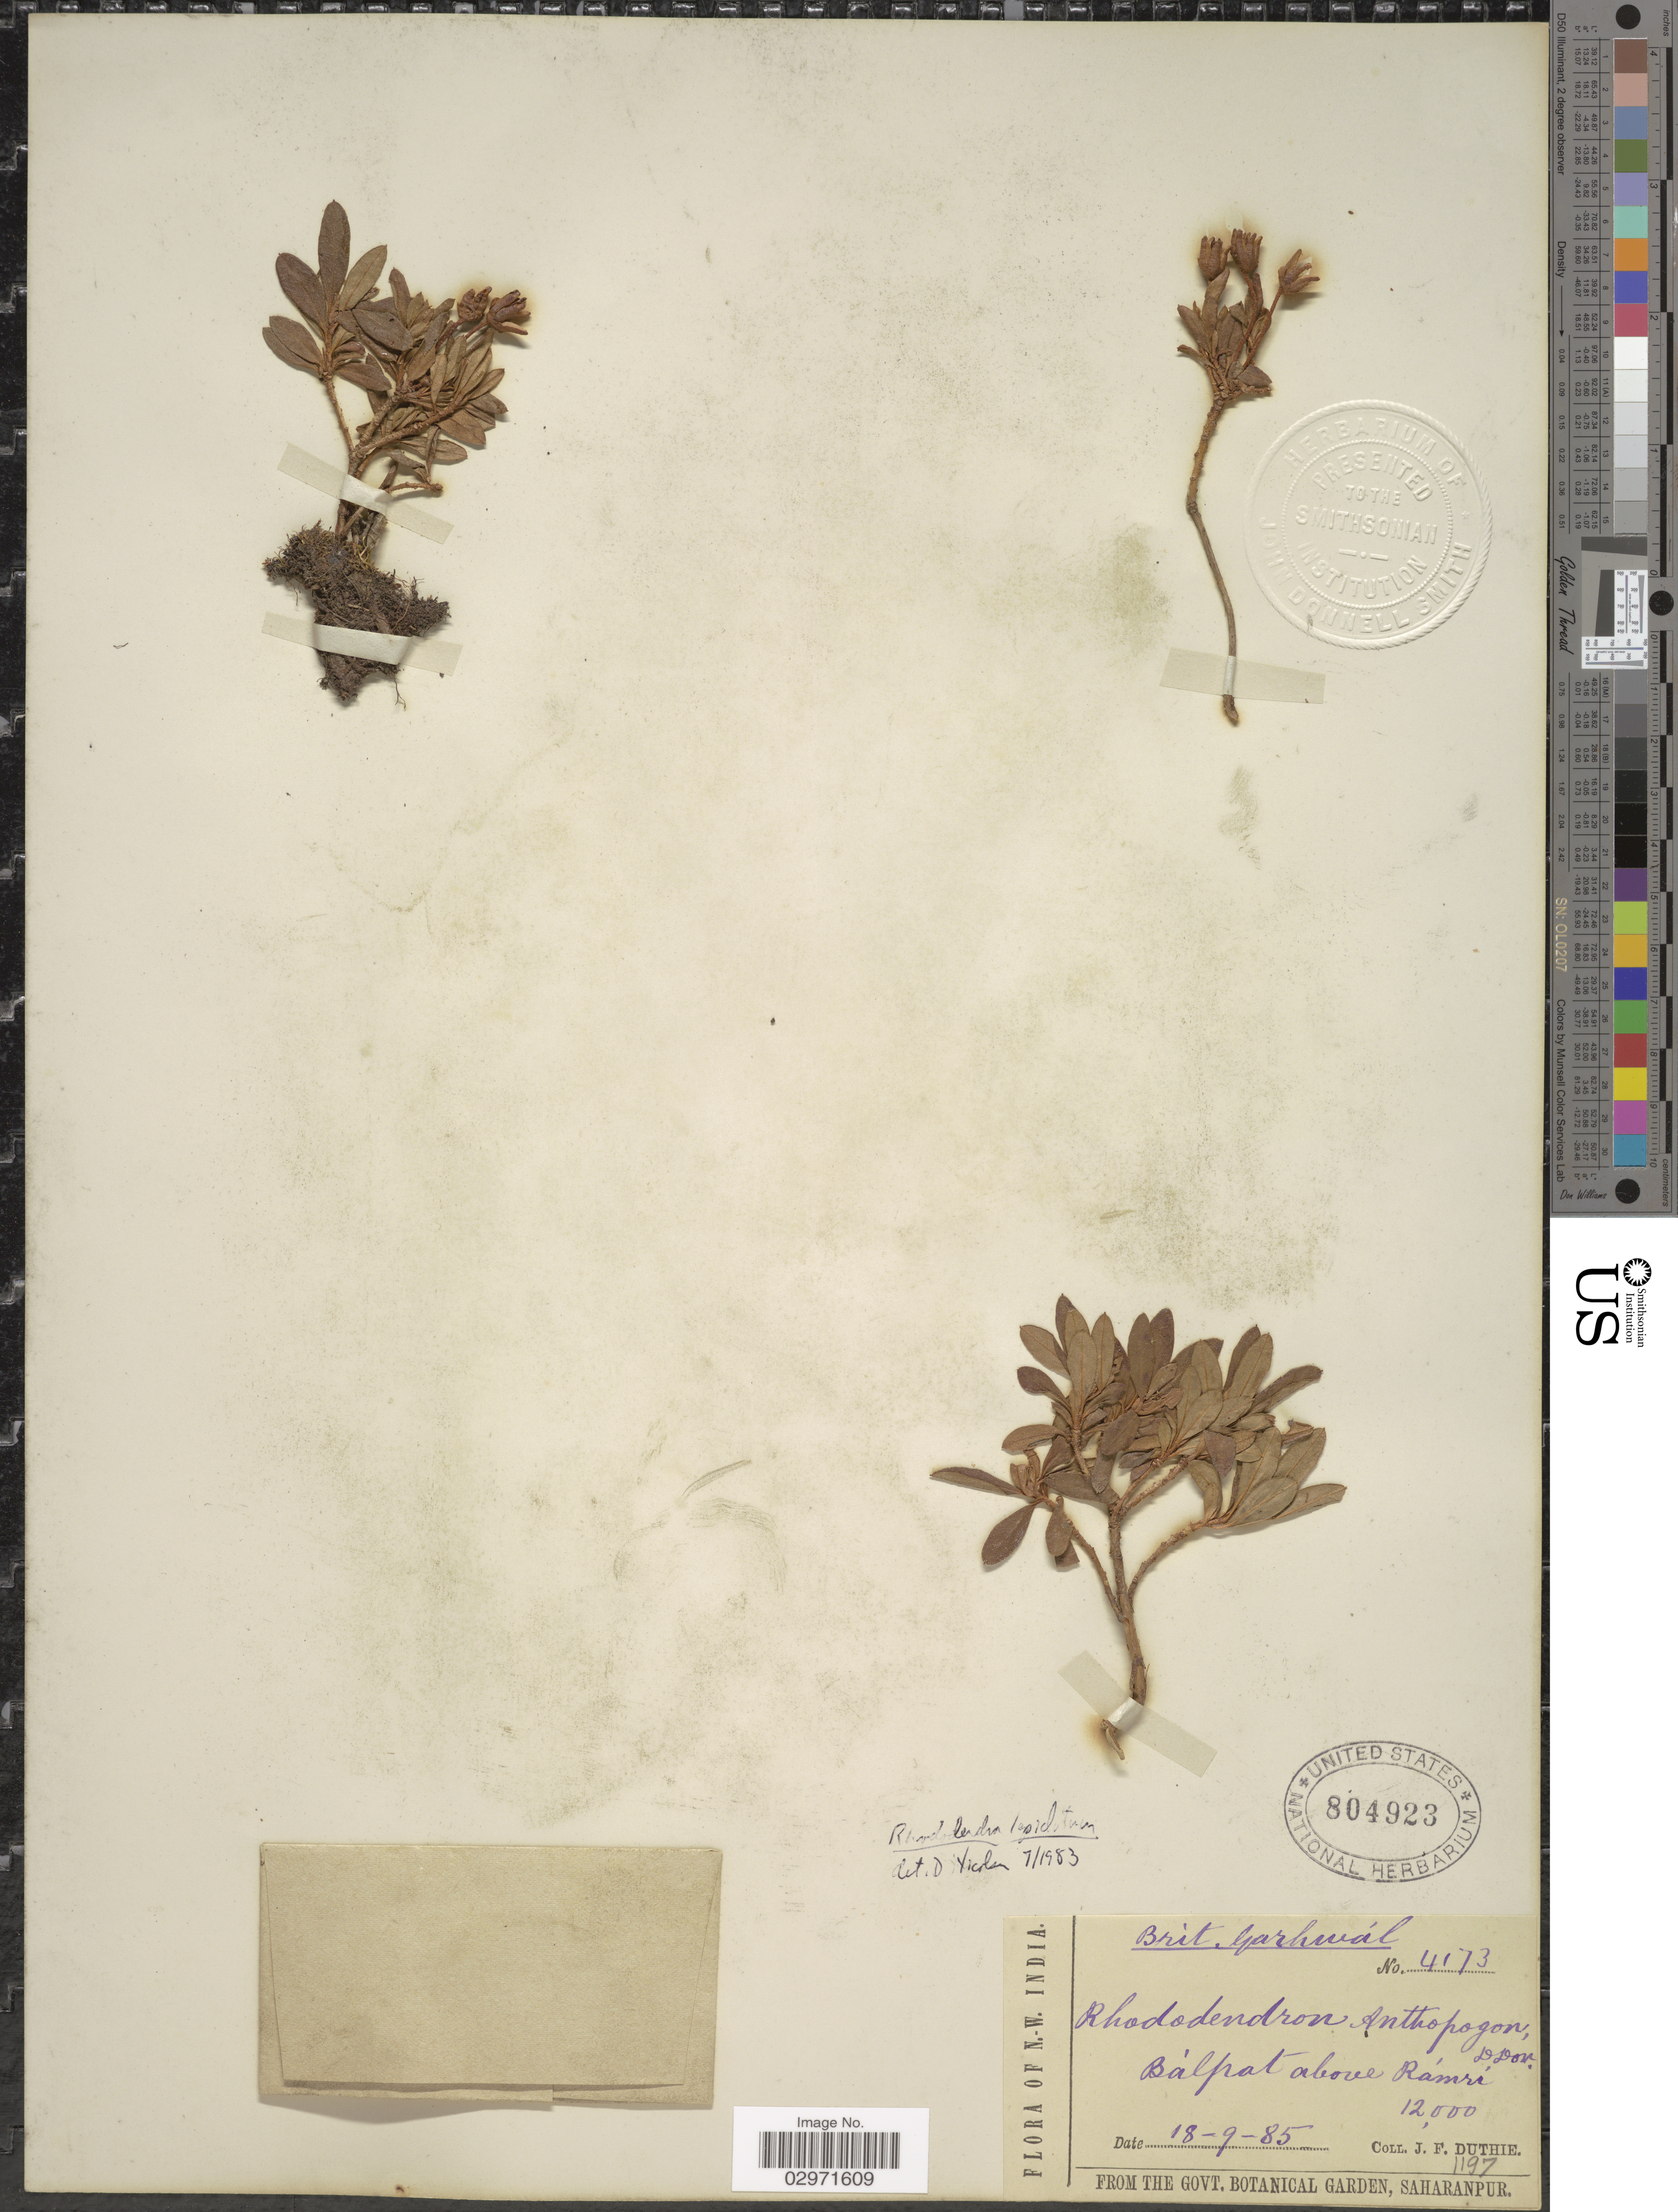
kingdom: Plantae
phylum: Tracheophyta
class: Magnoliopsida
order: Ericales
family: Ericaceae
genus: Rhododendron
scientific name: Rhododendron lepidotum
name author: Wall. ex G. Don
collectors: J. F. Duthie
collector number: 4173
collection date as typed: Transcribed d/m/y: 18/9/85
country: India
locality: N.W. India. Brit. Garhwal. Bálpat above Rámri.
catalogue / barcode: US 804923